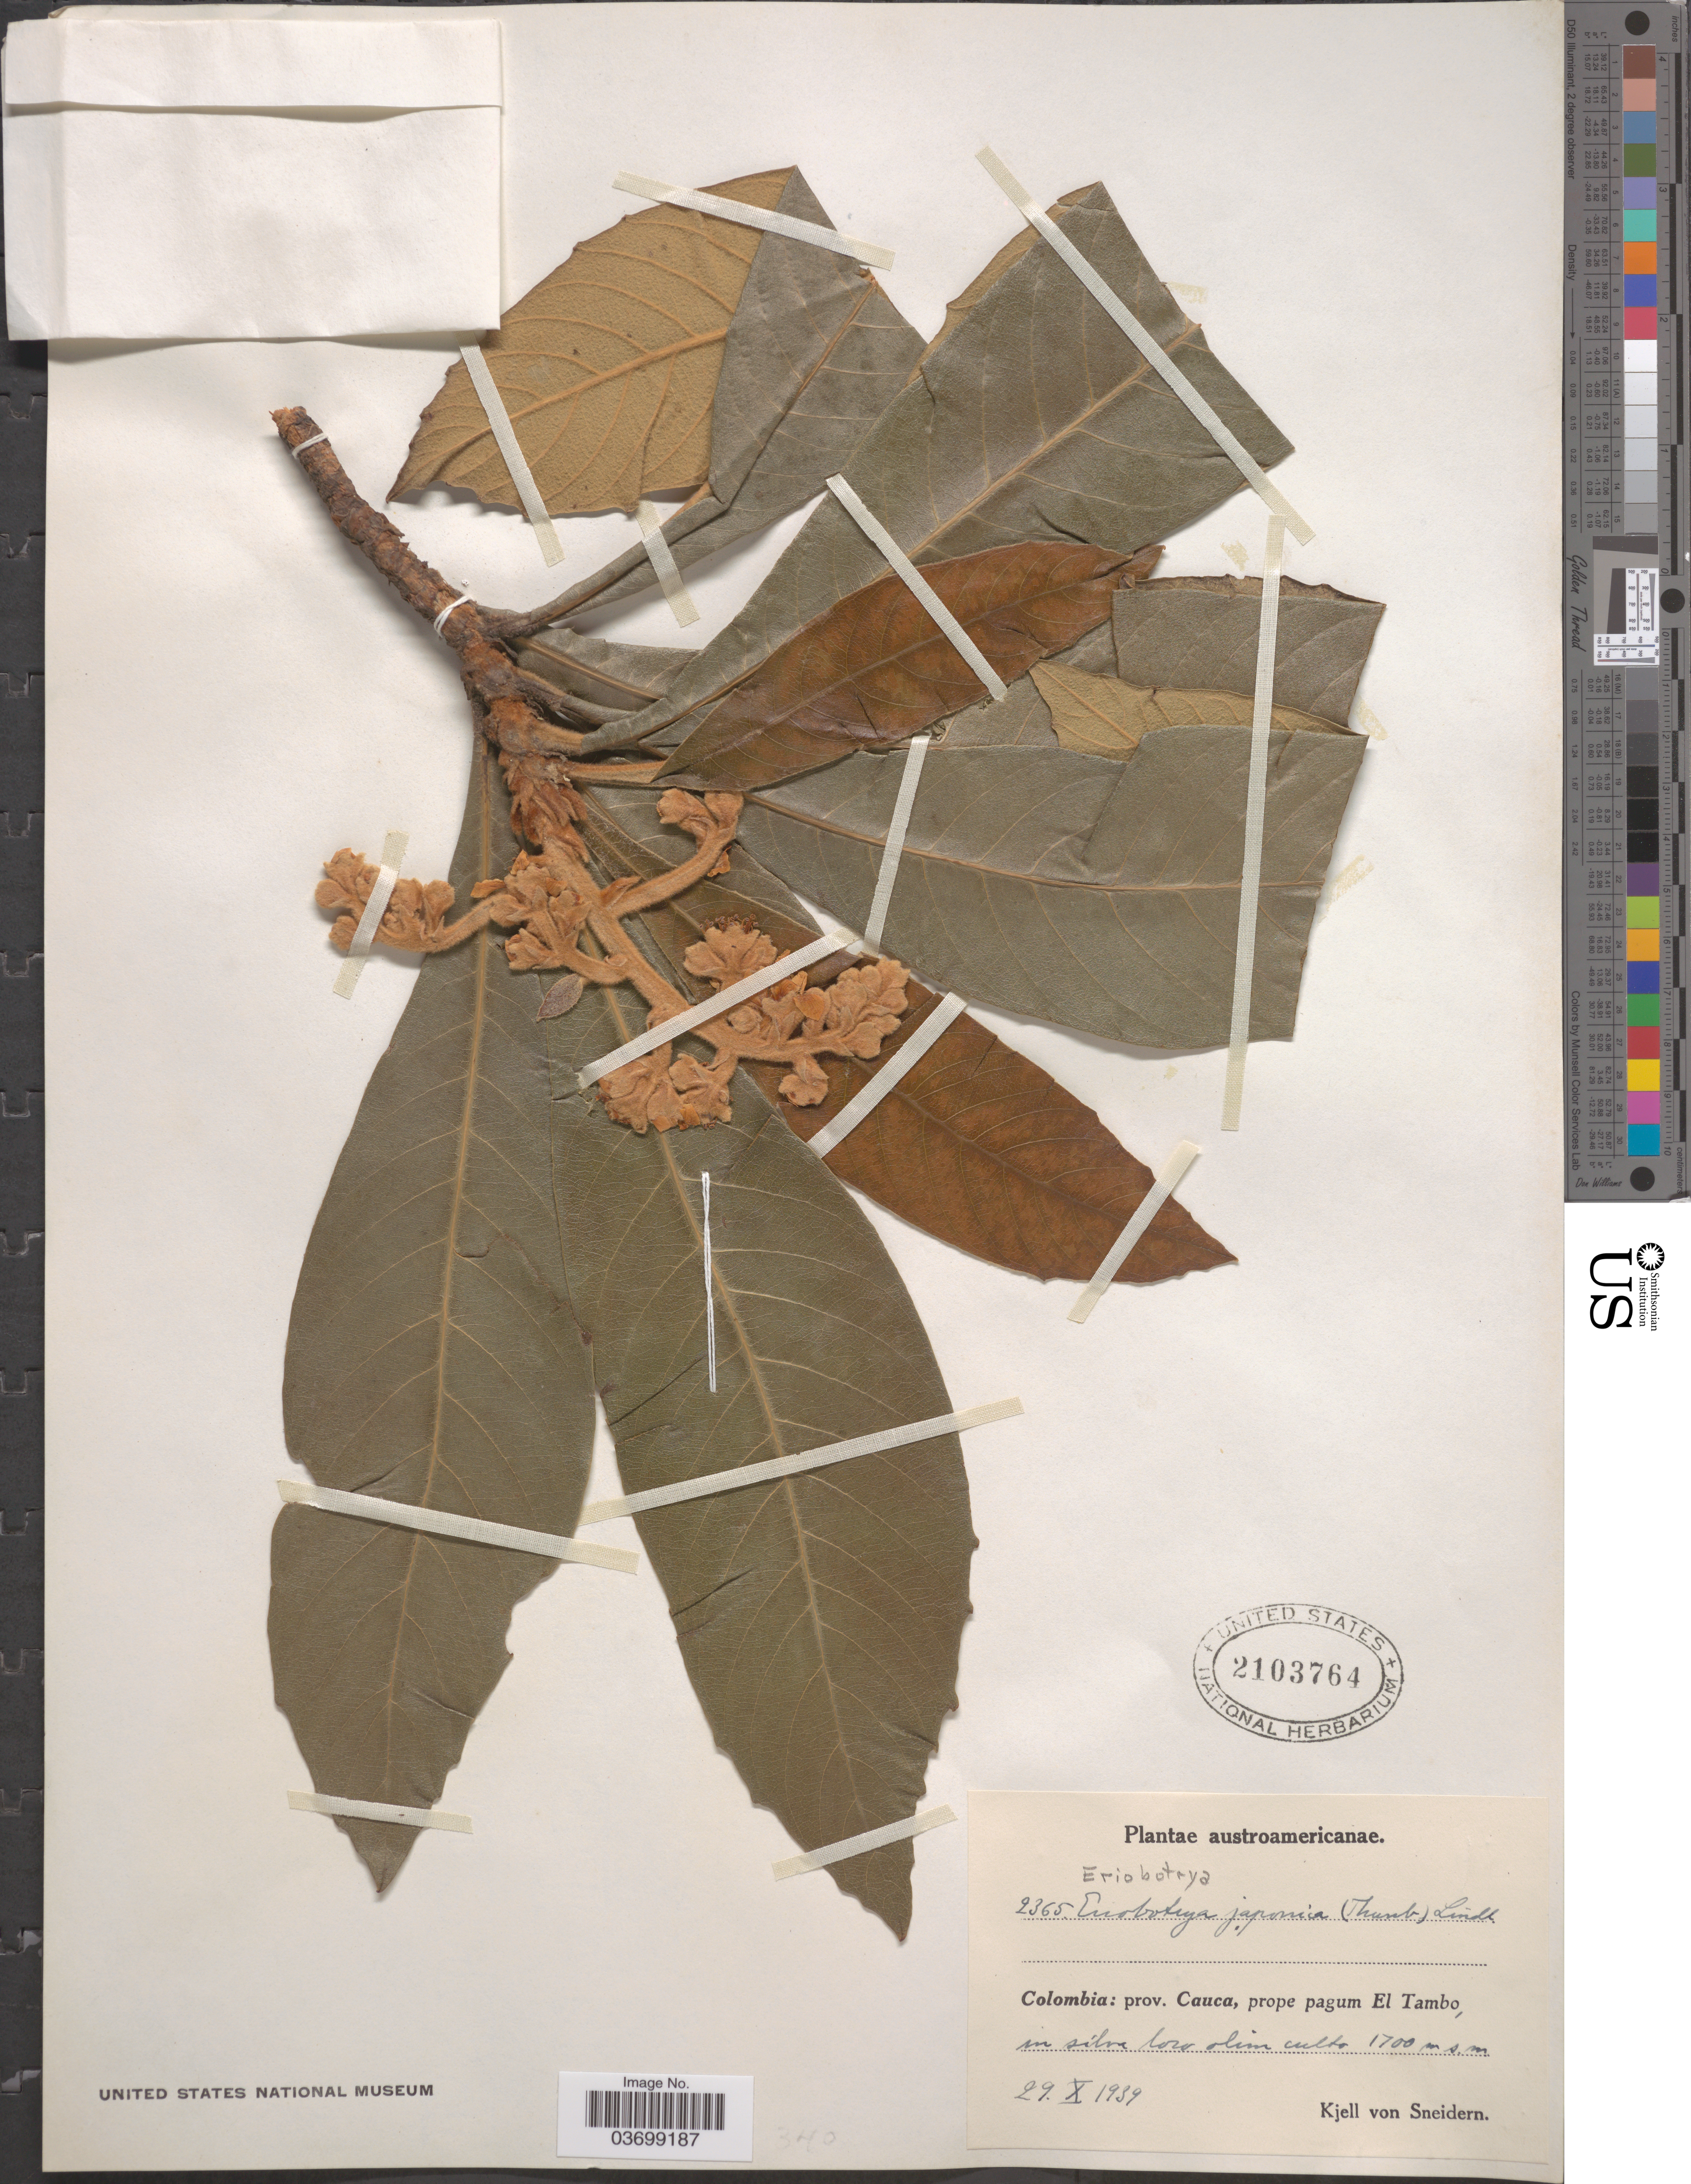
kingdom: Plantae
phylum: Tracheophyta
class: Magnoliopsida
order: Rosales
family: Rosaceae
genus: Rhaphiolepis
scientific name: Rhaphiolepis bibas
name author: (Lour.) Galasso & Banfi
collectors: K. von Sneidern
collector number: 2365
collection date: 1939-10-29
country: Colombia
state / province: Cauca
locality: Prope pagum El Tambo, in silva loco olim culto.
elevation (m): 1700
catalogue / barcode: US 2103764